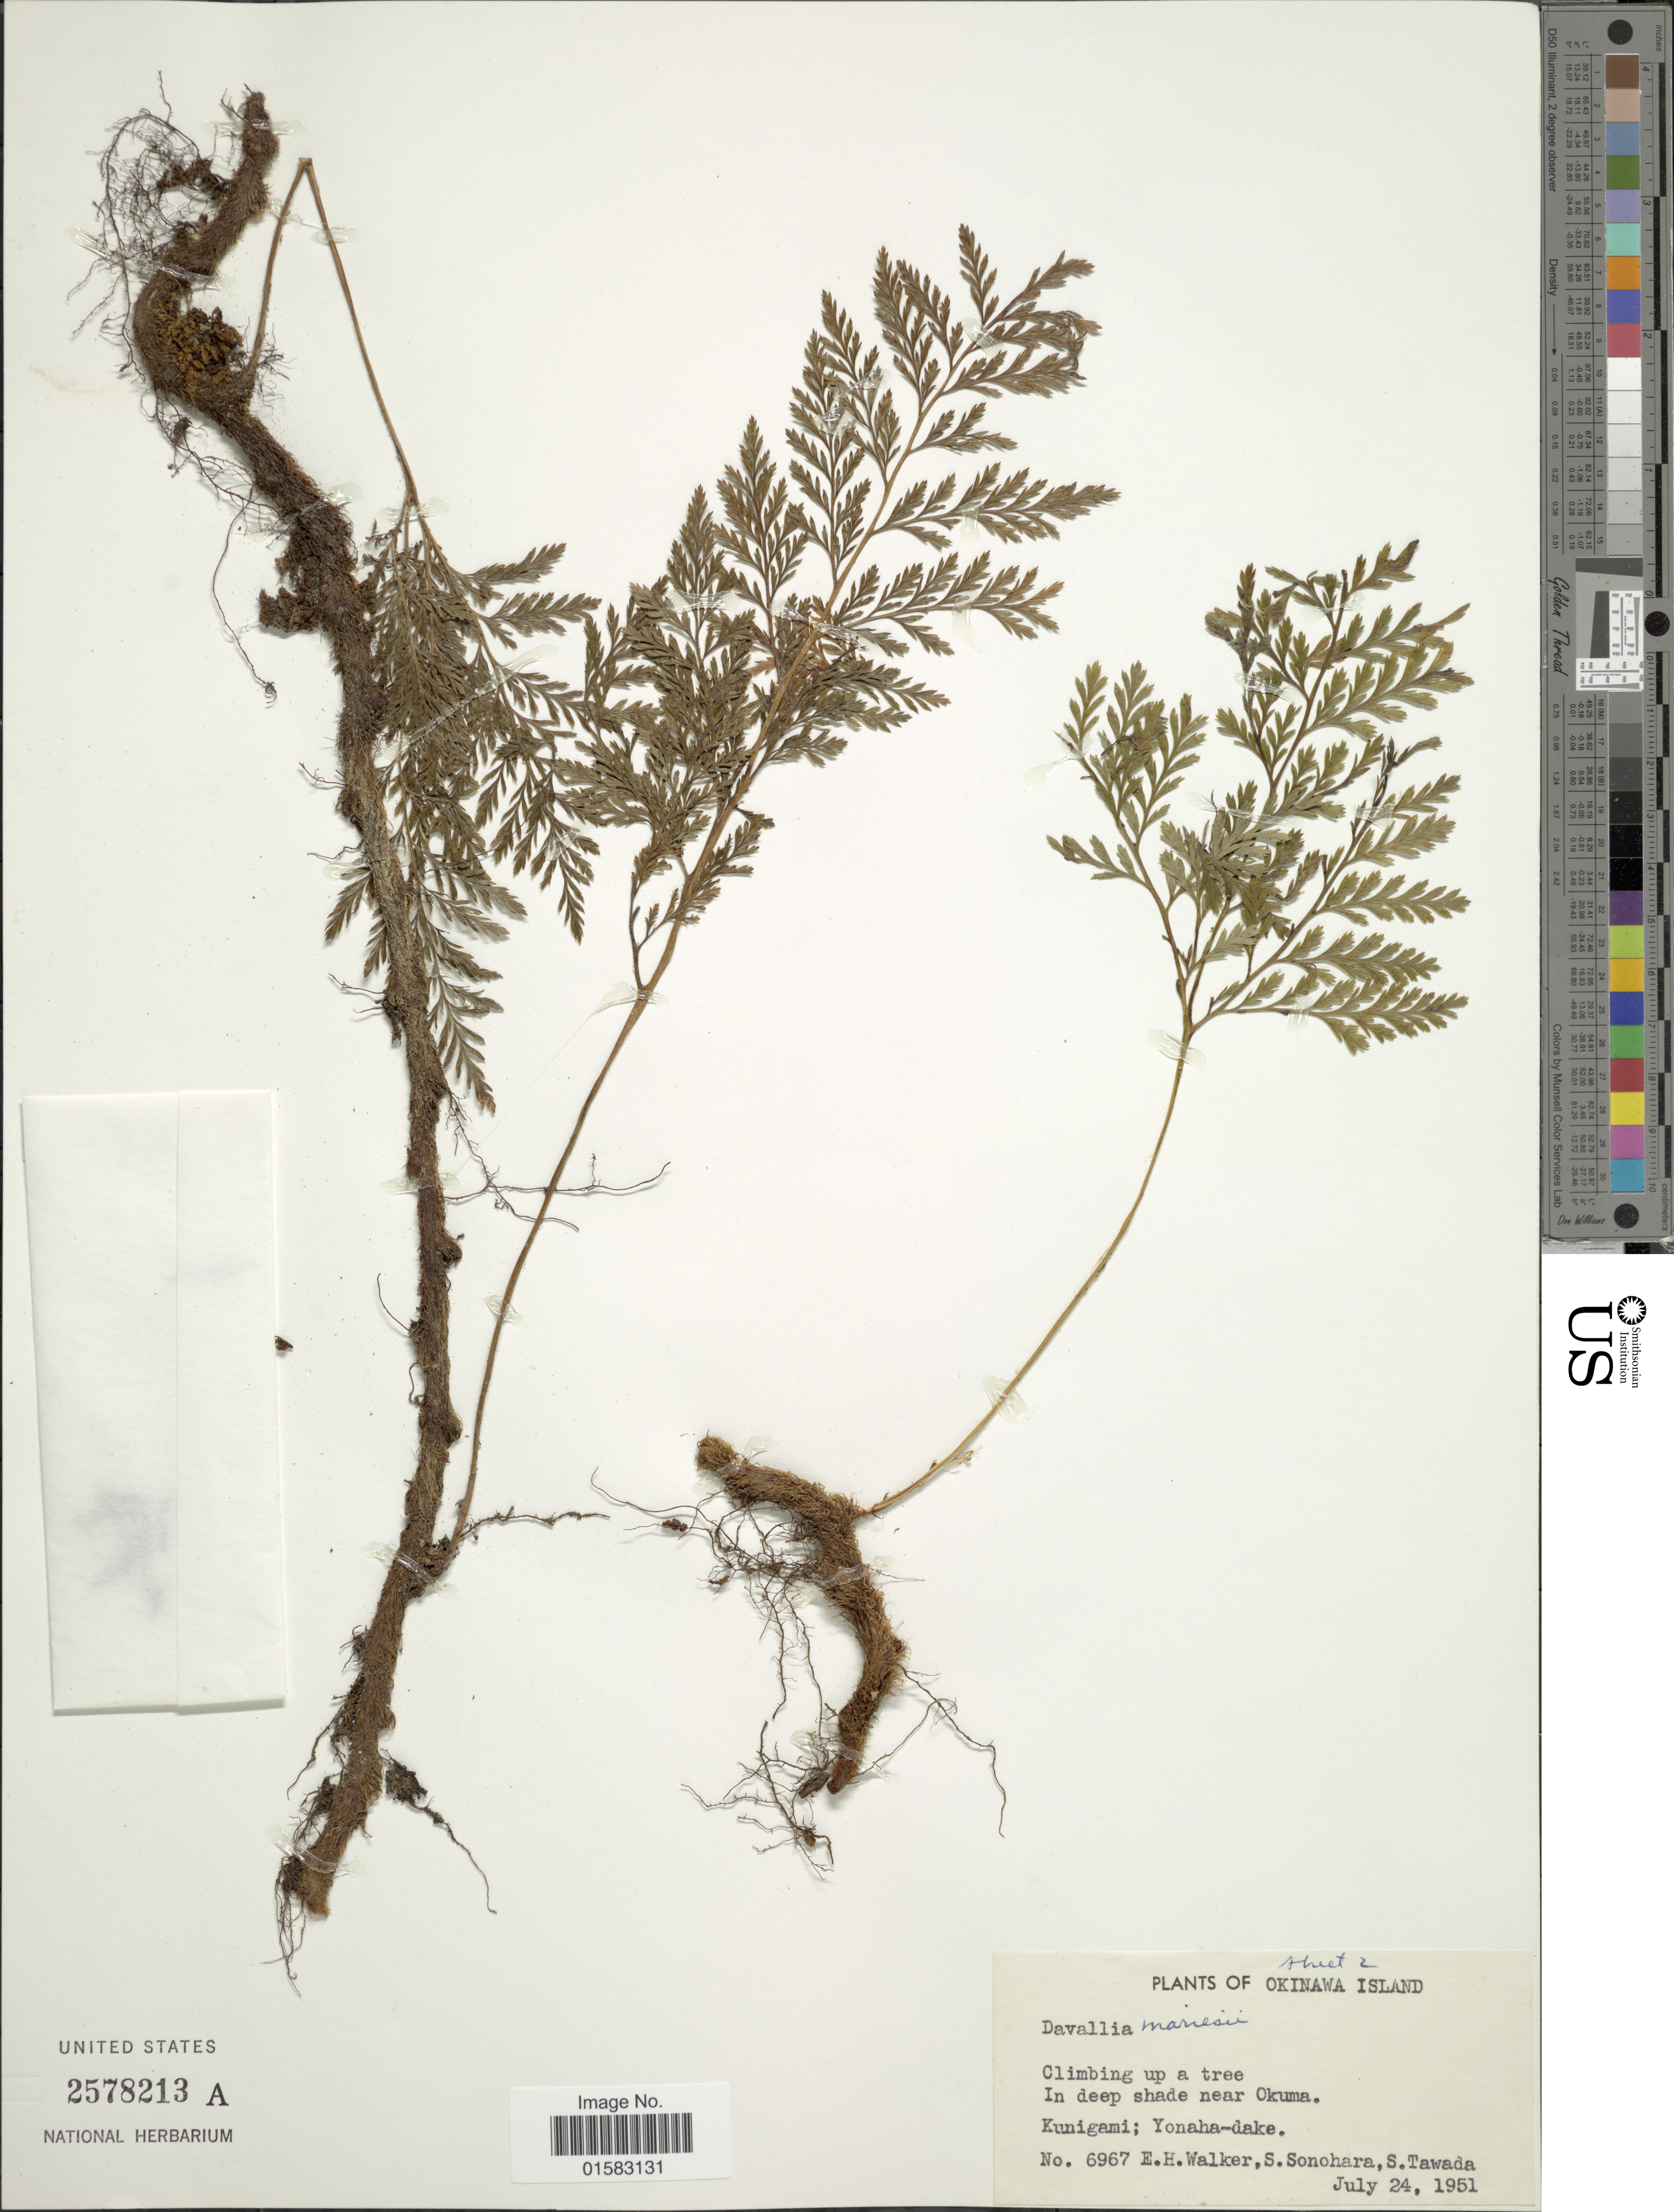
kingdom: Plantae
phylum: Tracheophyta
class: Polypodiopsida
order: Polypodiales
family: Davalliaceae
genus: Davallia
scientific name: Davallia trichomanoides var. trichomanoides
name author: Blume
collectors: E. H. Walker, S. Sonohara & S. Tawada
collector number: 6967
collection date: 1951-07-24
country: Japan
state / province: Okinawa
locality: Kunigami: Yonaha-dake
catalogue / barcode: US 2578213A